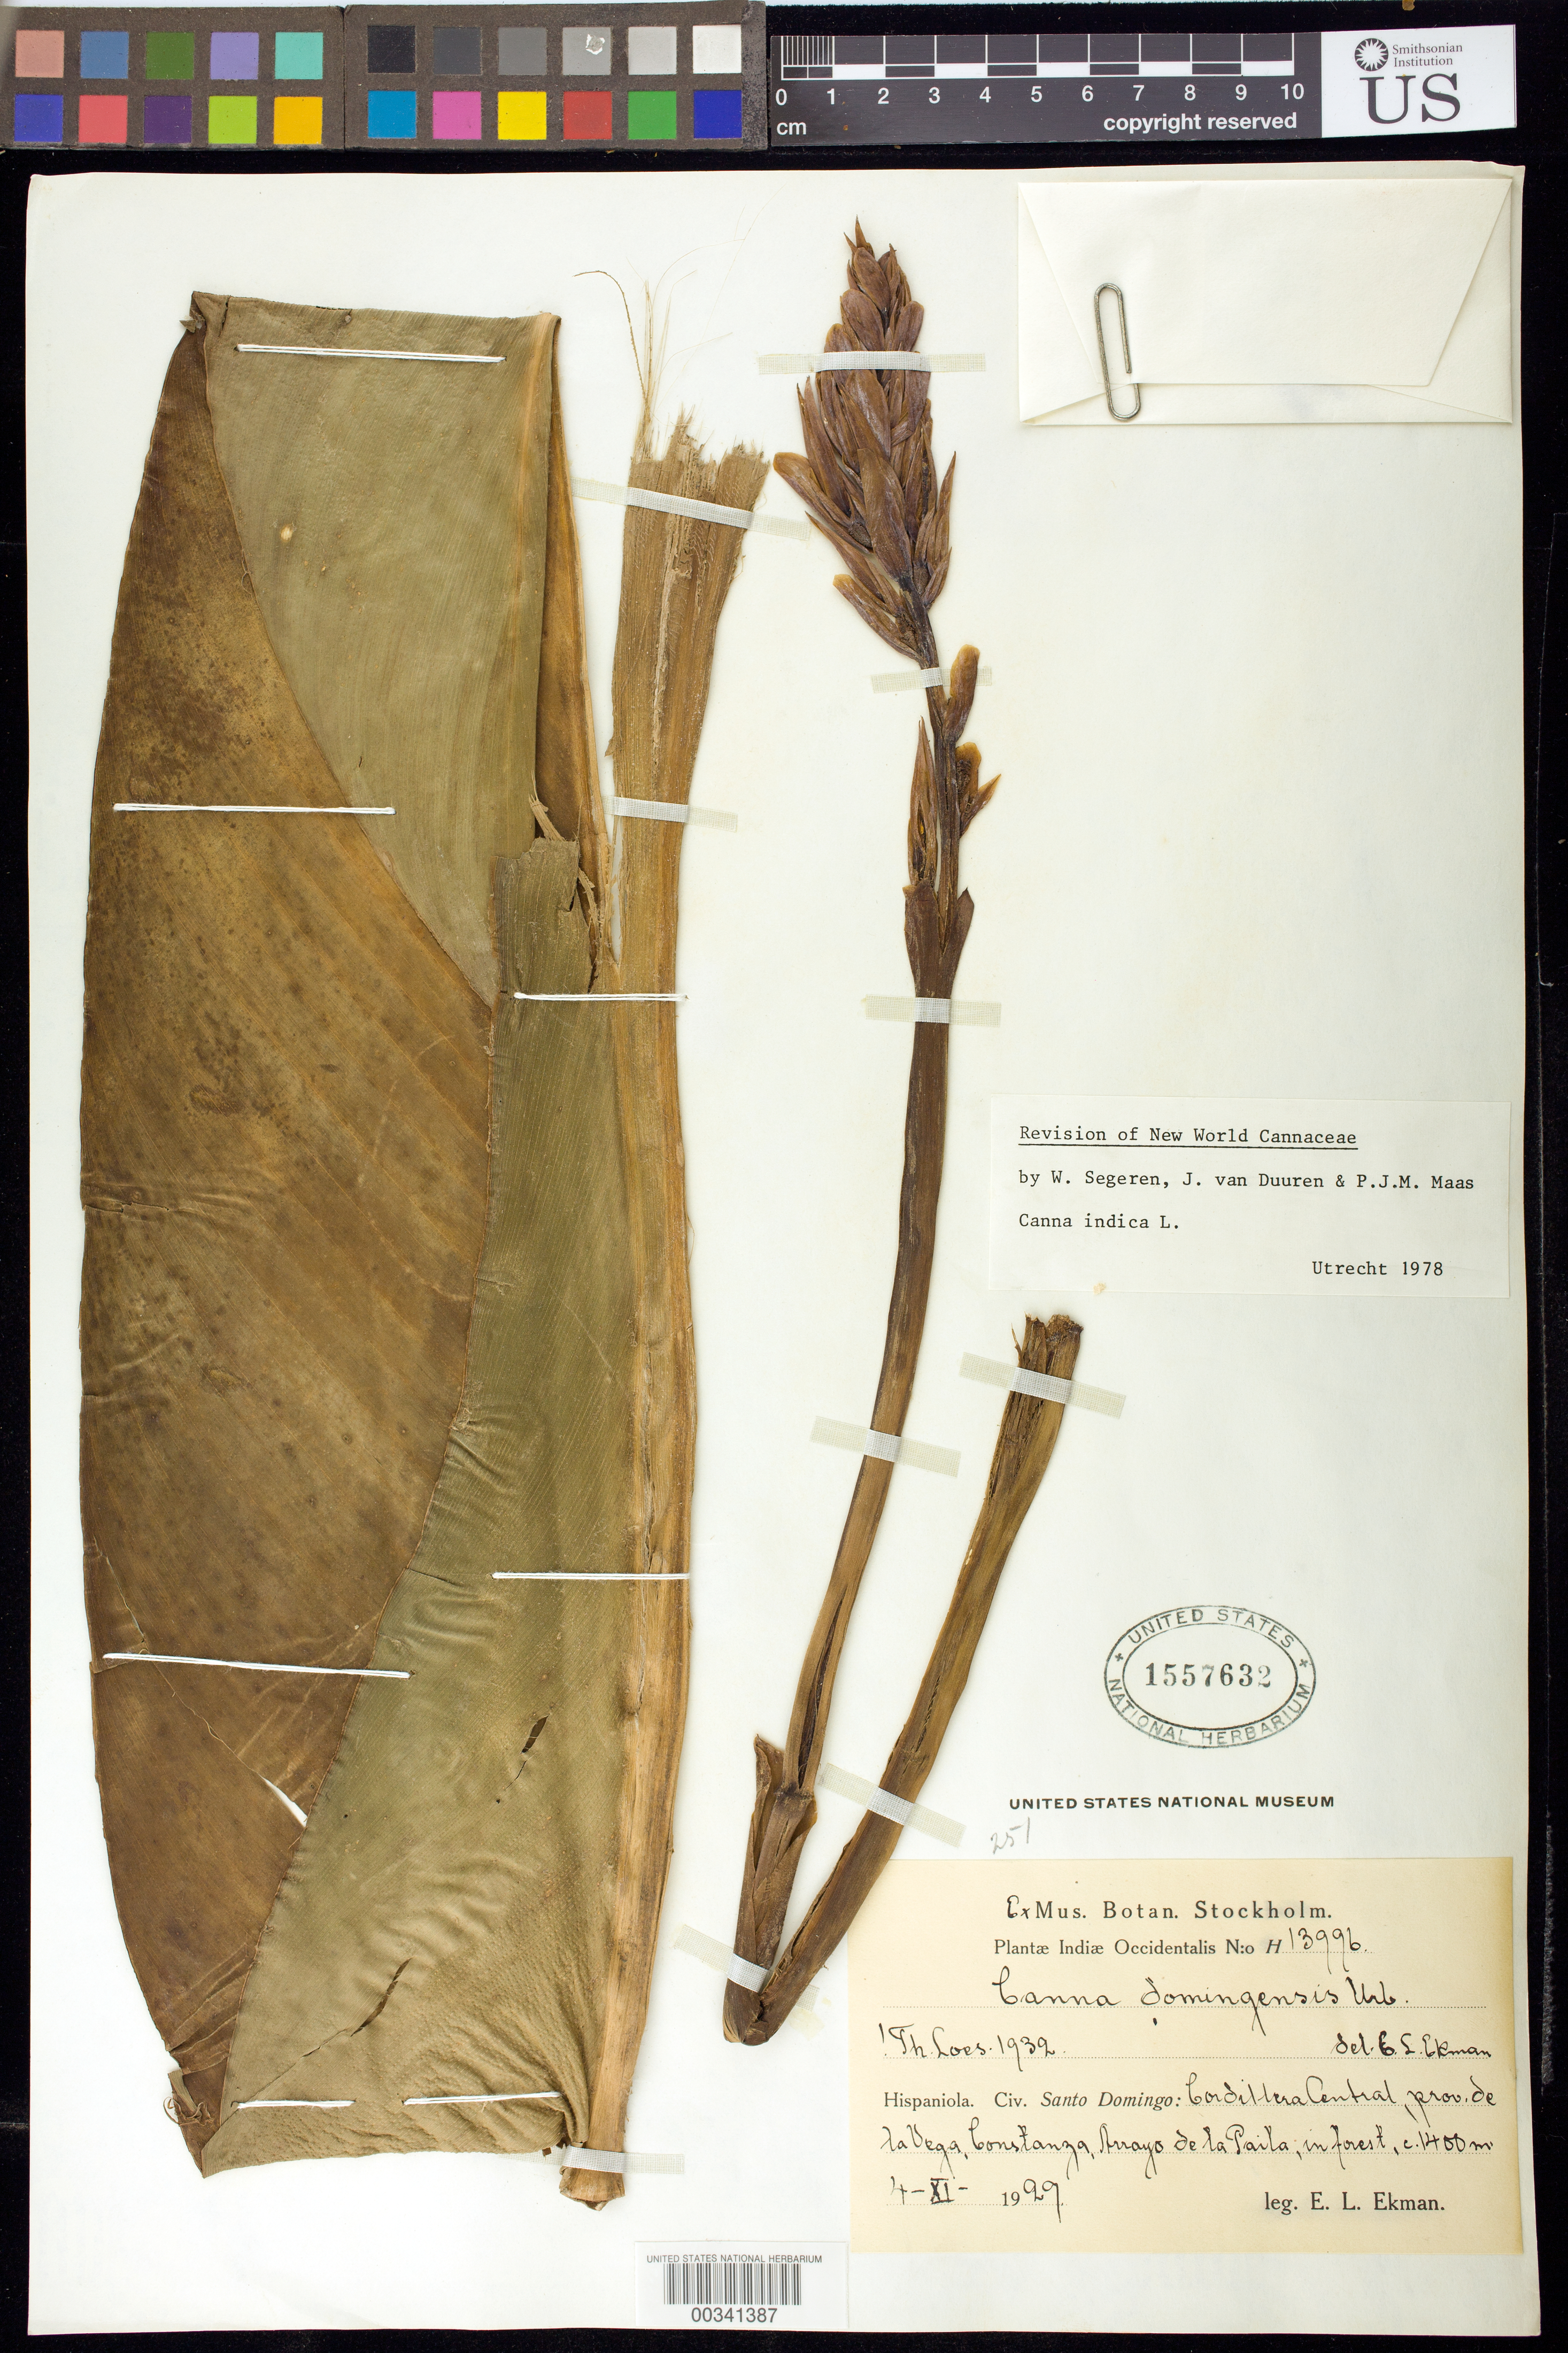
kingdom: Plantae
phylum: Tracheophyta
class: Liliopsida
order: Zingiberales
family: Cannaceae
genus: Canna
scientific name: Canna indica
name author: L.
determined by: Segeren, W.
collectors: E. L. Ekman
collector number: H13996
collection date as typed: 04 Nov 1929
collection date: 1929-11-04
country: Dominican Republic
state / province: La Vega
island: Hispaniola Island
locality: Civ. santo domingo: cordillera central, constanza, arrayo de la paila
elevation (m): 1400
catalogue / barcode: US 1557632